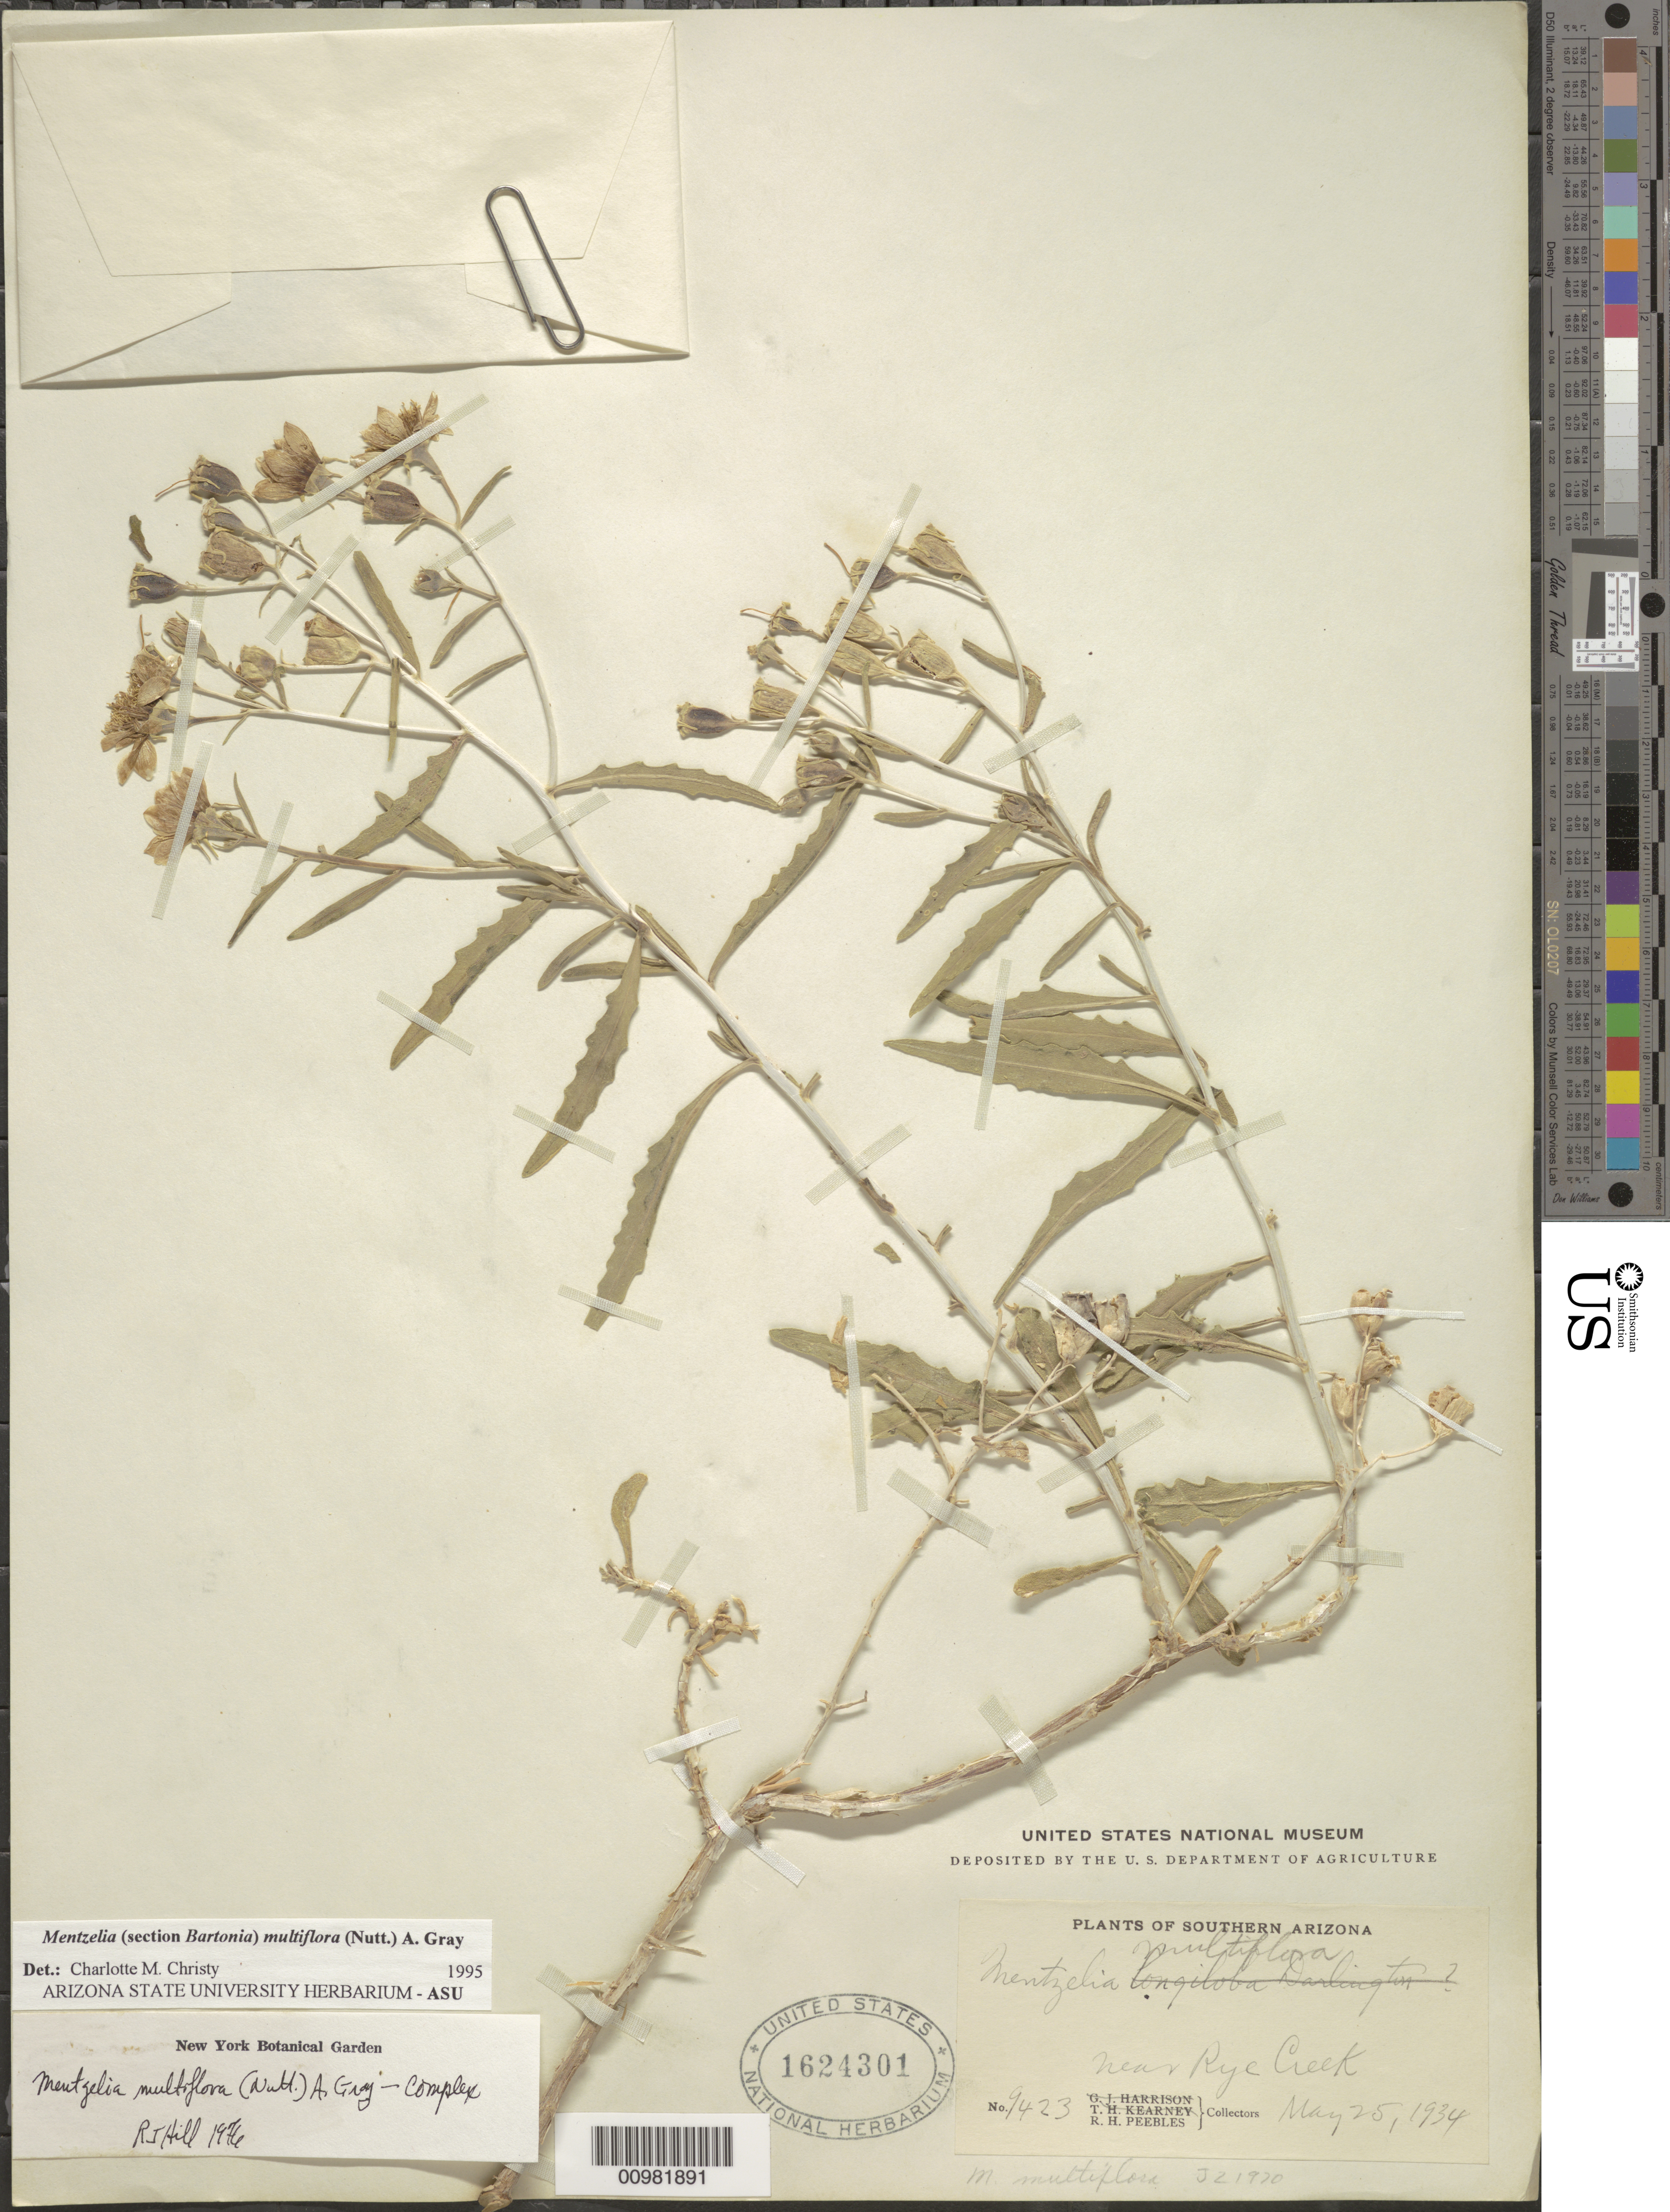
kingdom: Plantae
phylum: Tracheophyta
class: Magnoliopsida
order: Cornales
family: Loasaceae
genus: Mentzelia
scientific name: Mentzelia multiflora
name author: (Nutt.) A. Gray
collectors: R. H. Peebles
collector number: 9423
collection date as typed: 25 May 0934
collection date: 1934-05-25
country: United States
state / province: Arizona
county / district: Gila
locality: near Rye Creek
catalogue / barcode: US 1624301